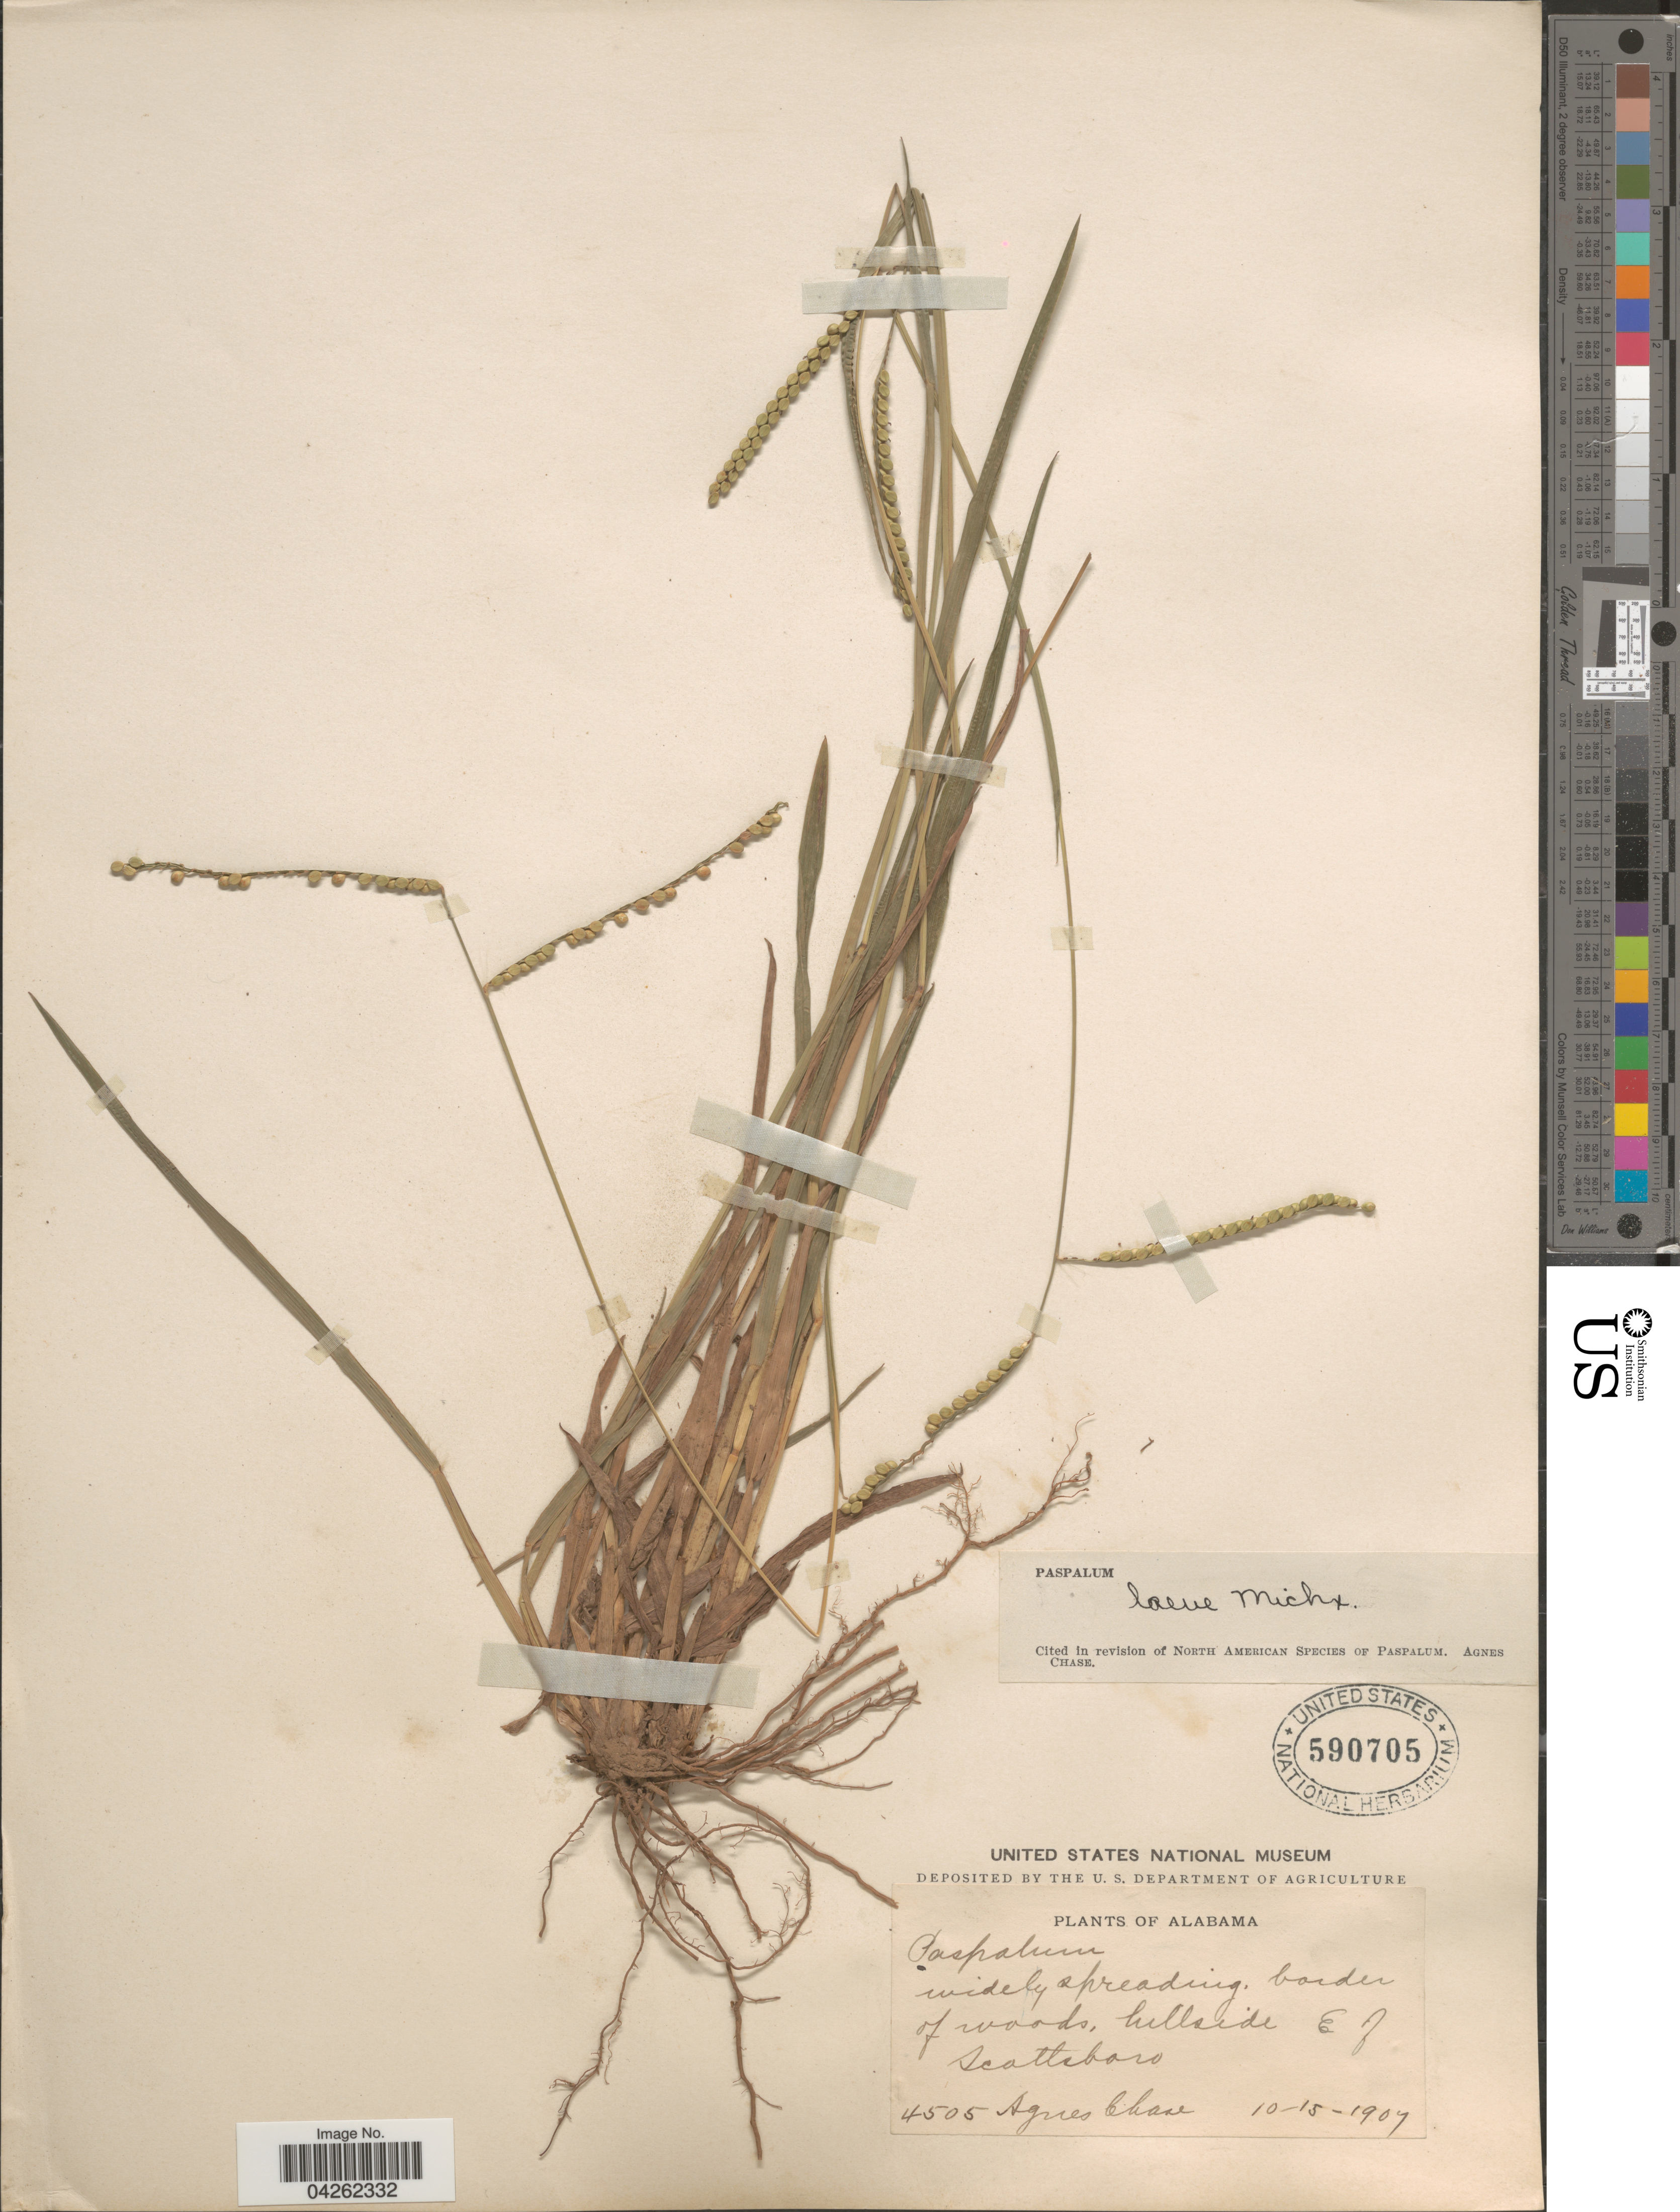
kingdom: Plantae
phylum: Tracheophyta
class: Liliopsida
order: Poales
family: Poaceae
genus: Paspalum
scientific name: Paspalum laeve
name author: Michx.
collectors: A. Chase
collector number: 4505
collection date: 1907-10-15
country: United States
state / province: Alabama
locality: Border of woods, hillside E of Scottsboro.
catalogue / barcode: US 590705